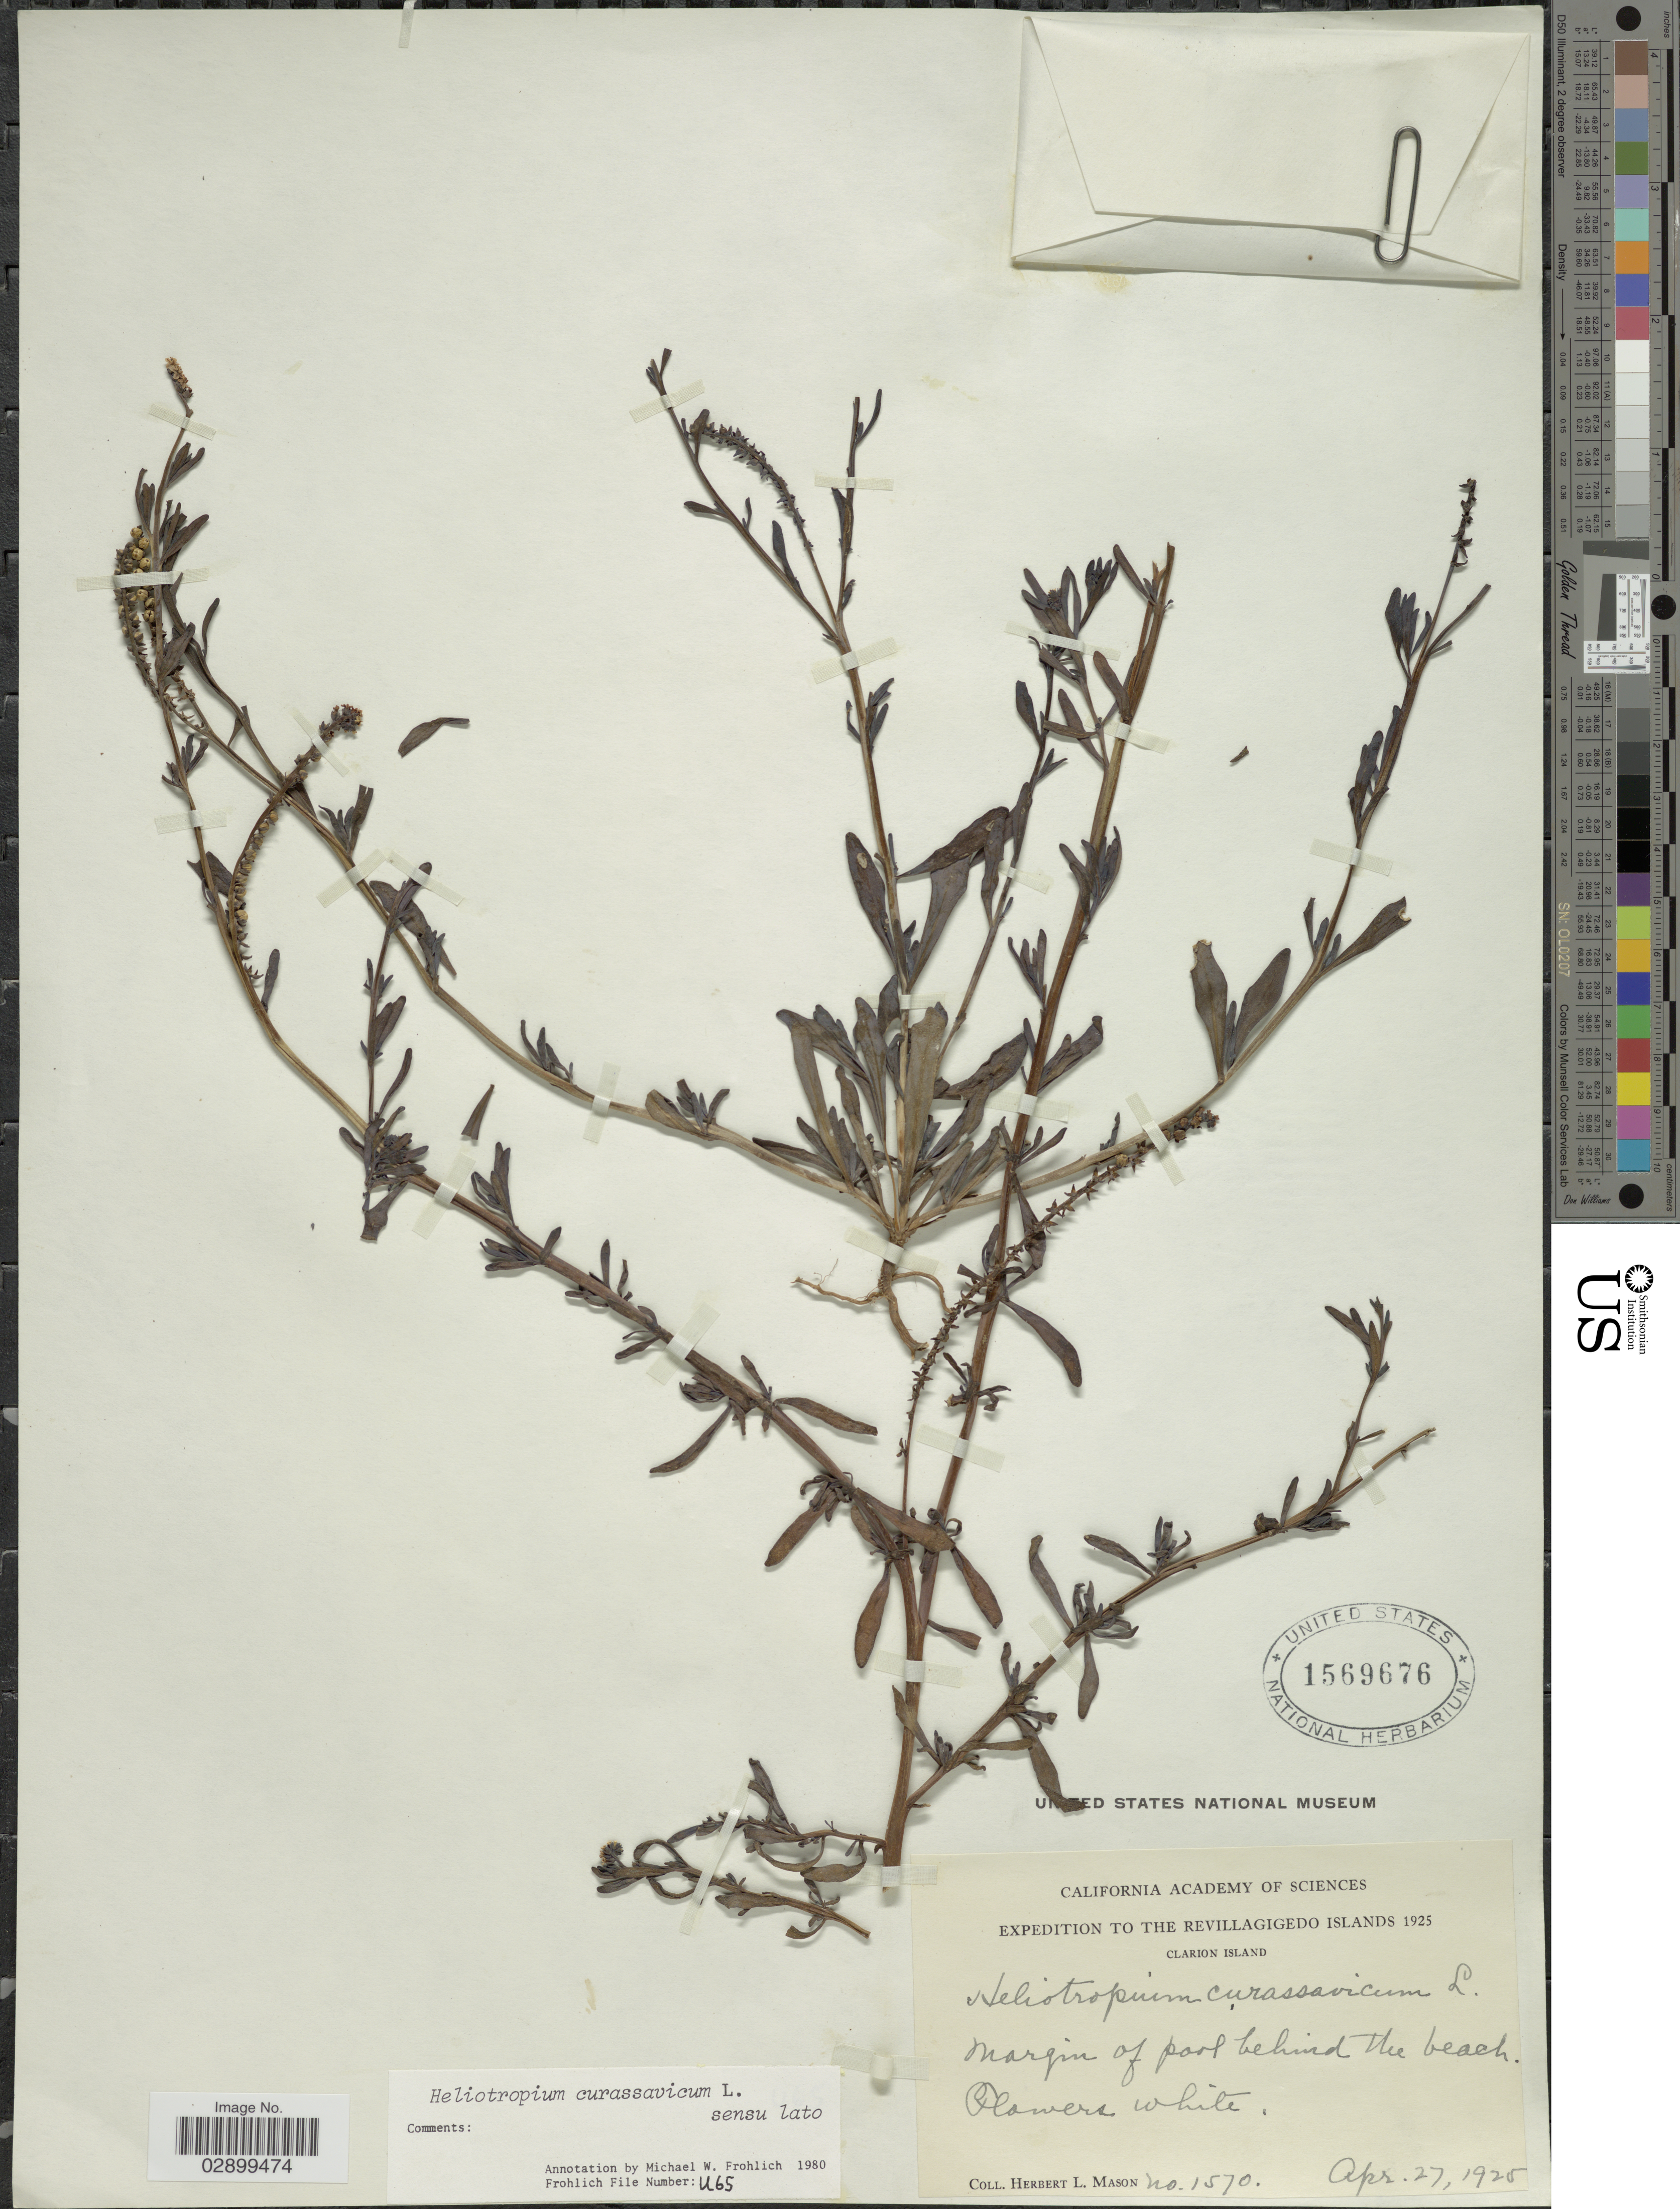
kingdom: Plantae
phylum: Tracheophyta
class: Magnoliopsida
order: Boraginales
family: Heliotropiaceae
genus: Heliotropium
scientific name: Heliotropium curassavicum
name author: L.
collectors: H. L. Mason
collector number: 1570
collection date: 1925-04-27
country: Mexico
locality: Revillagigedo Islands. Clarion Island. Margin of pool behind the beach.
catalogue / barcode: US 1569676